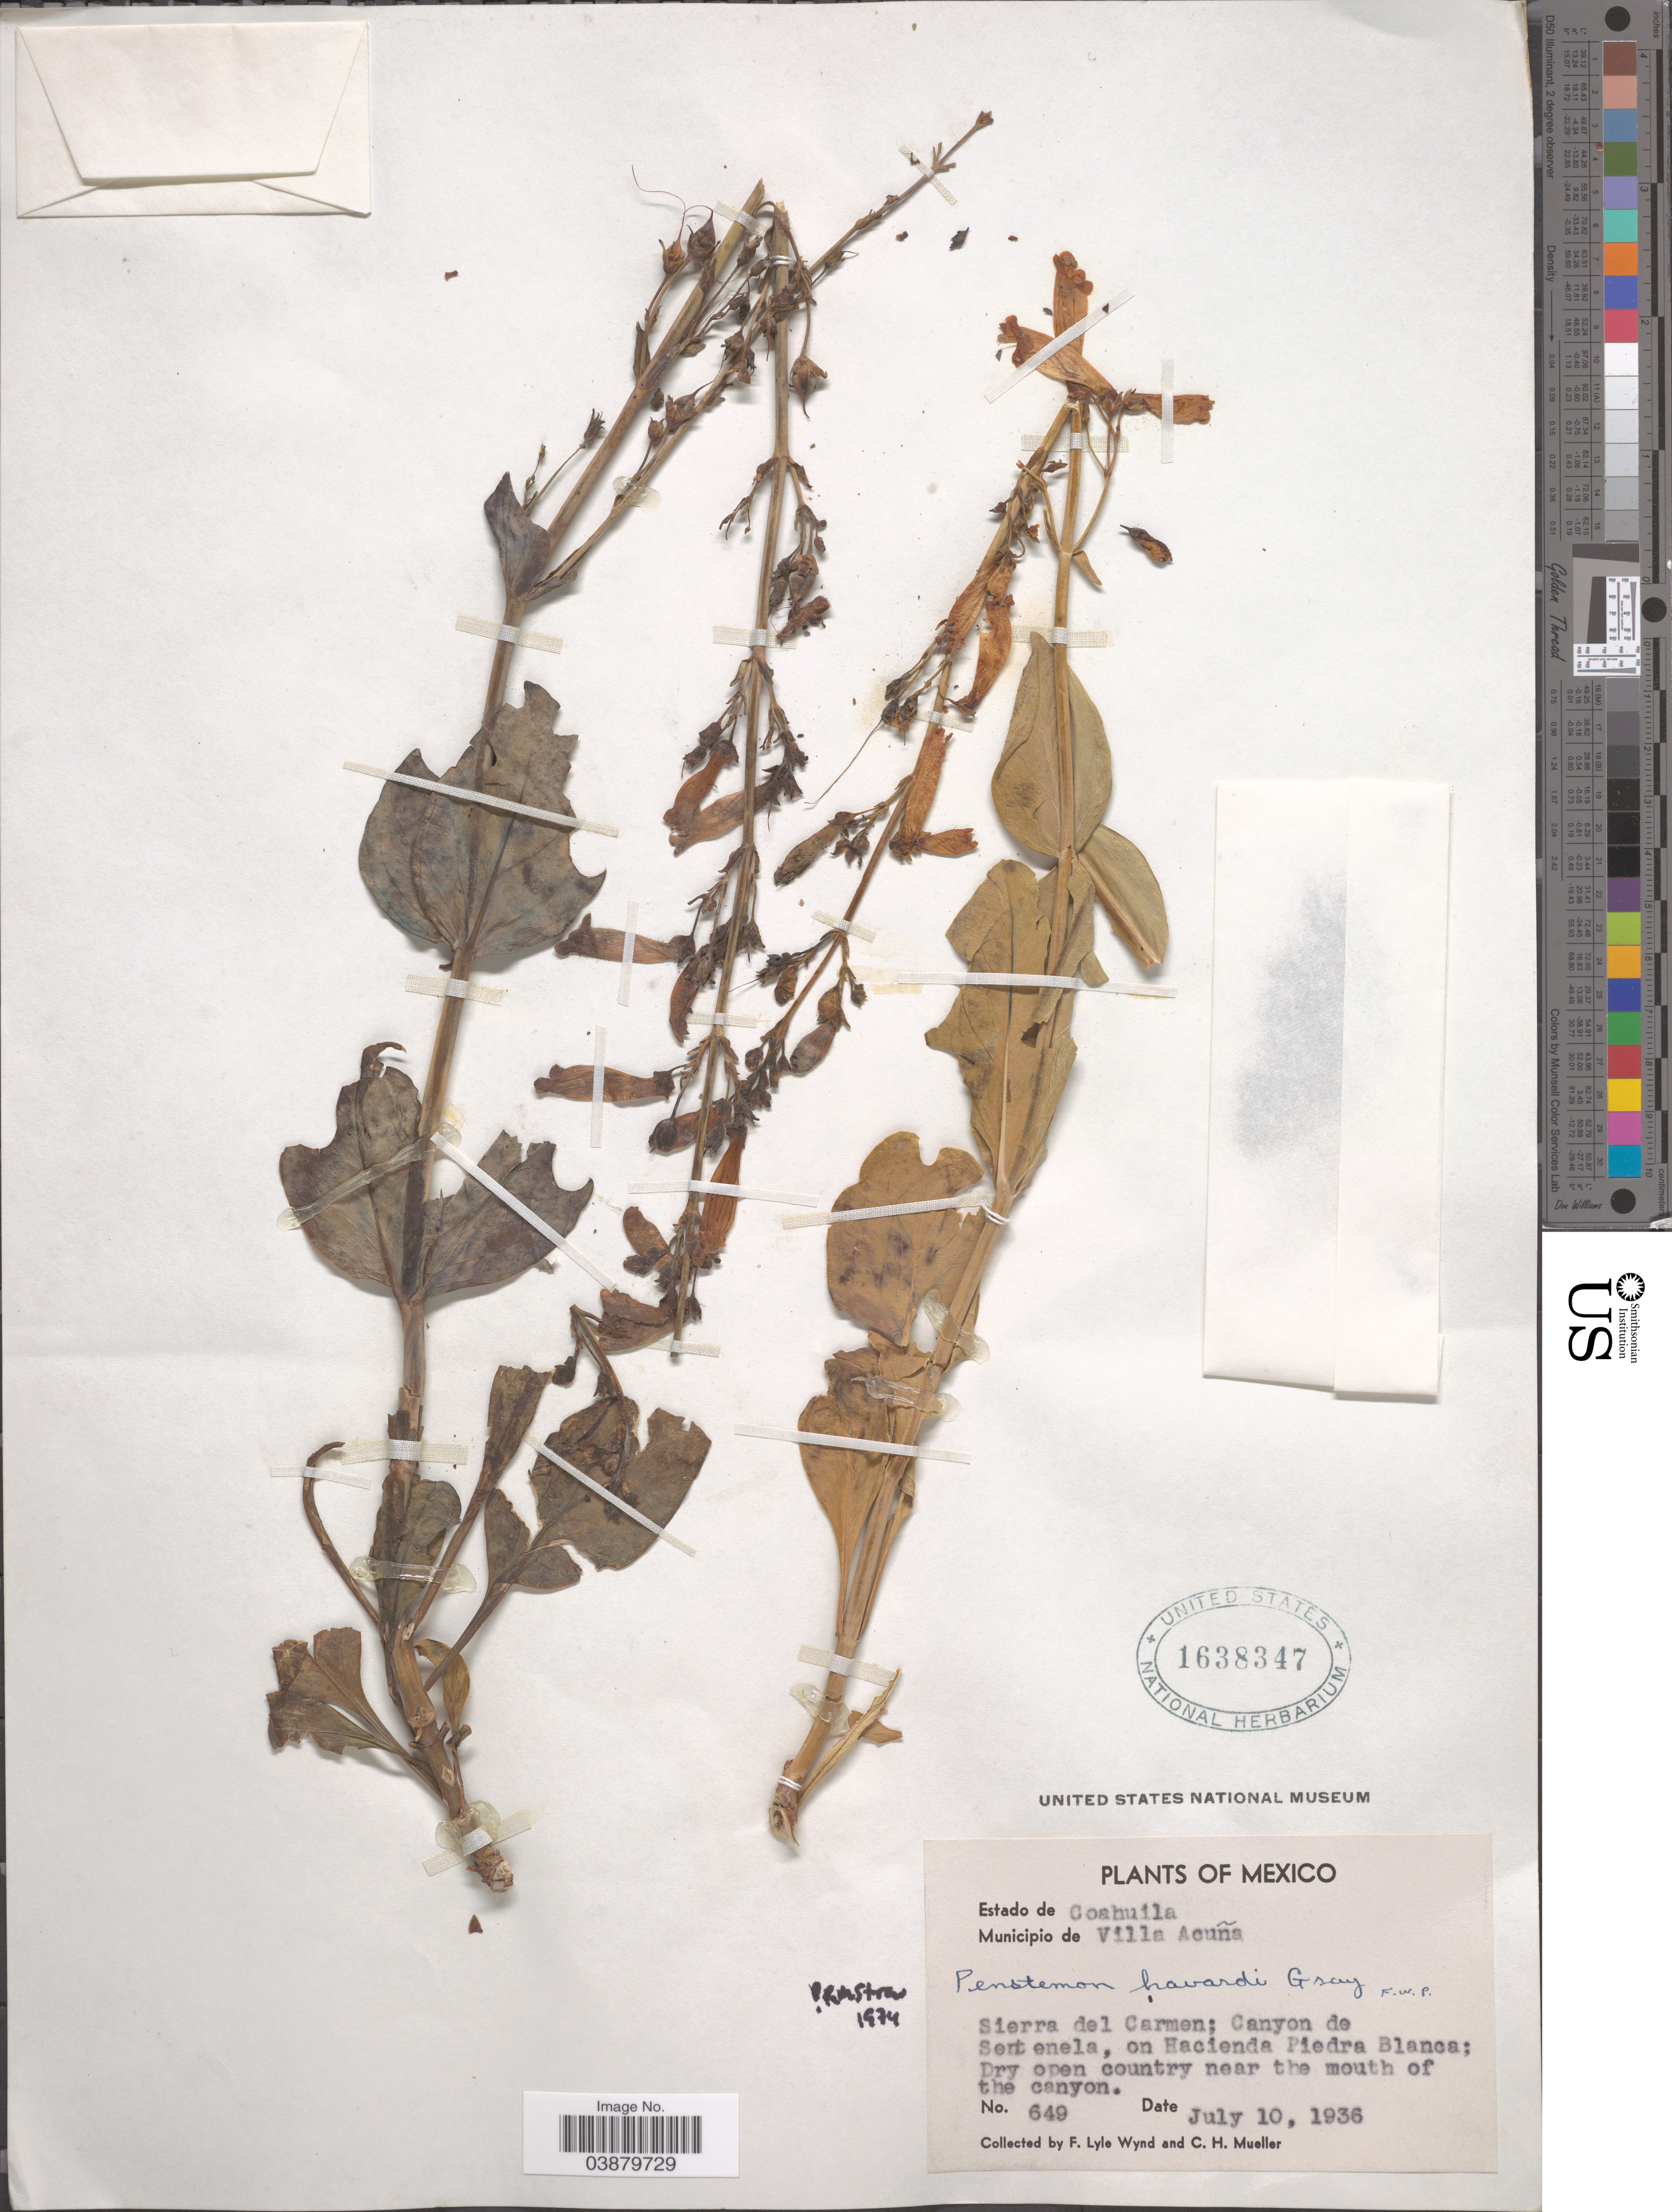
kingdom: Plantae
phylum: Tracheophyta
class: Magnoliopsida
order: Lamiales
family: Plantaginaceae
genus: Penstemon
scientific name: Penstemon havardii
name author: A. Gray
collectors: F. L. Wynd & C. H. Mueller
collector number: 649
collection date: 1936-07-10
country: Mexico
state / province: Coahuila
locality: Municipio de Villa Acuña. Sierra del Carmen; Canyon de Sentenela, on Hacienda Piedra Blanca; Dry open country near the mouth of the canyon.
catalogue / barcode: US 1638347